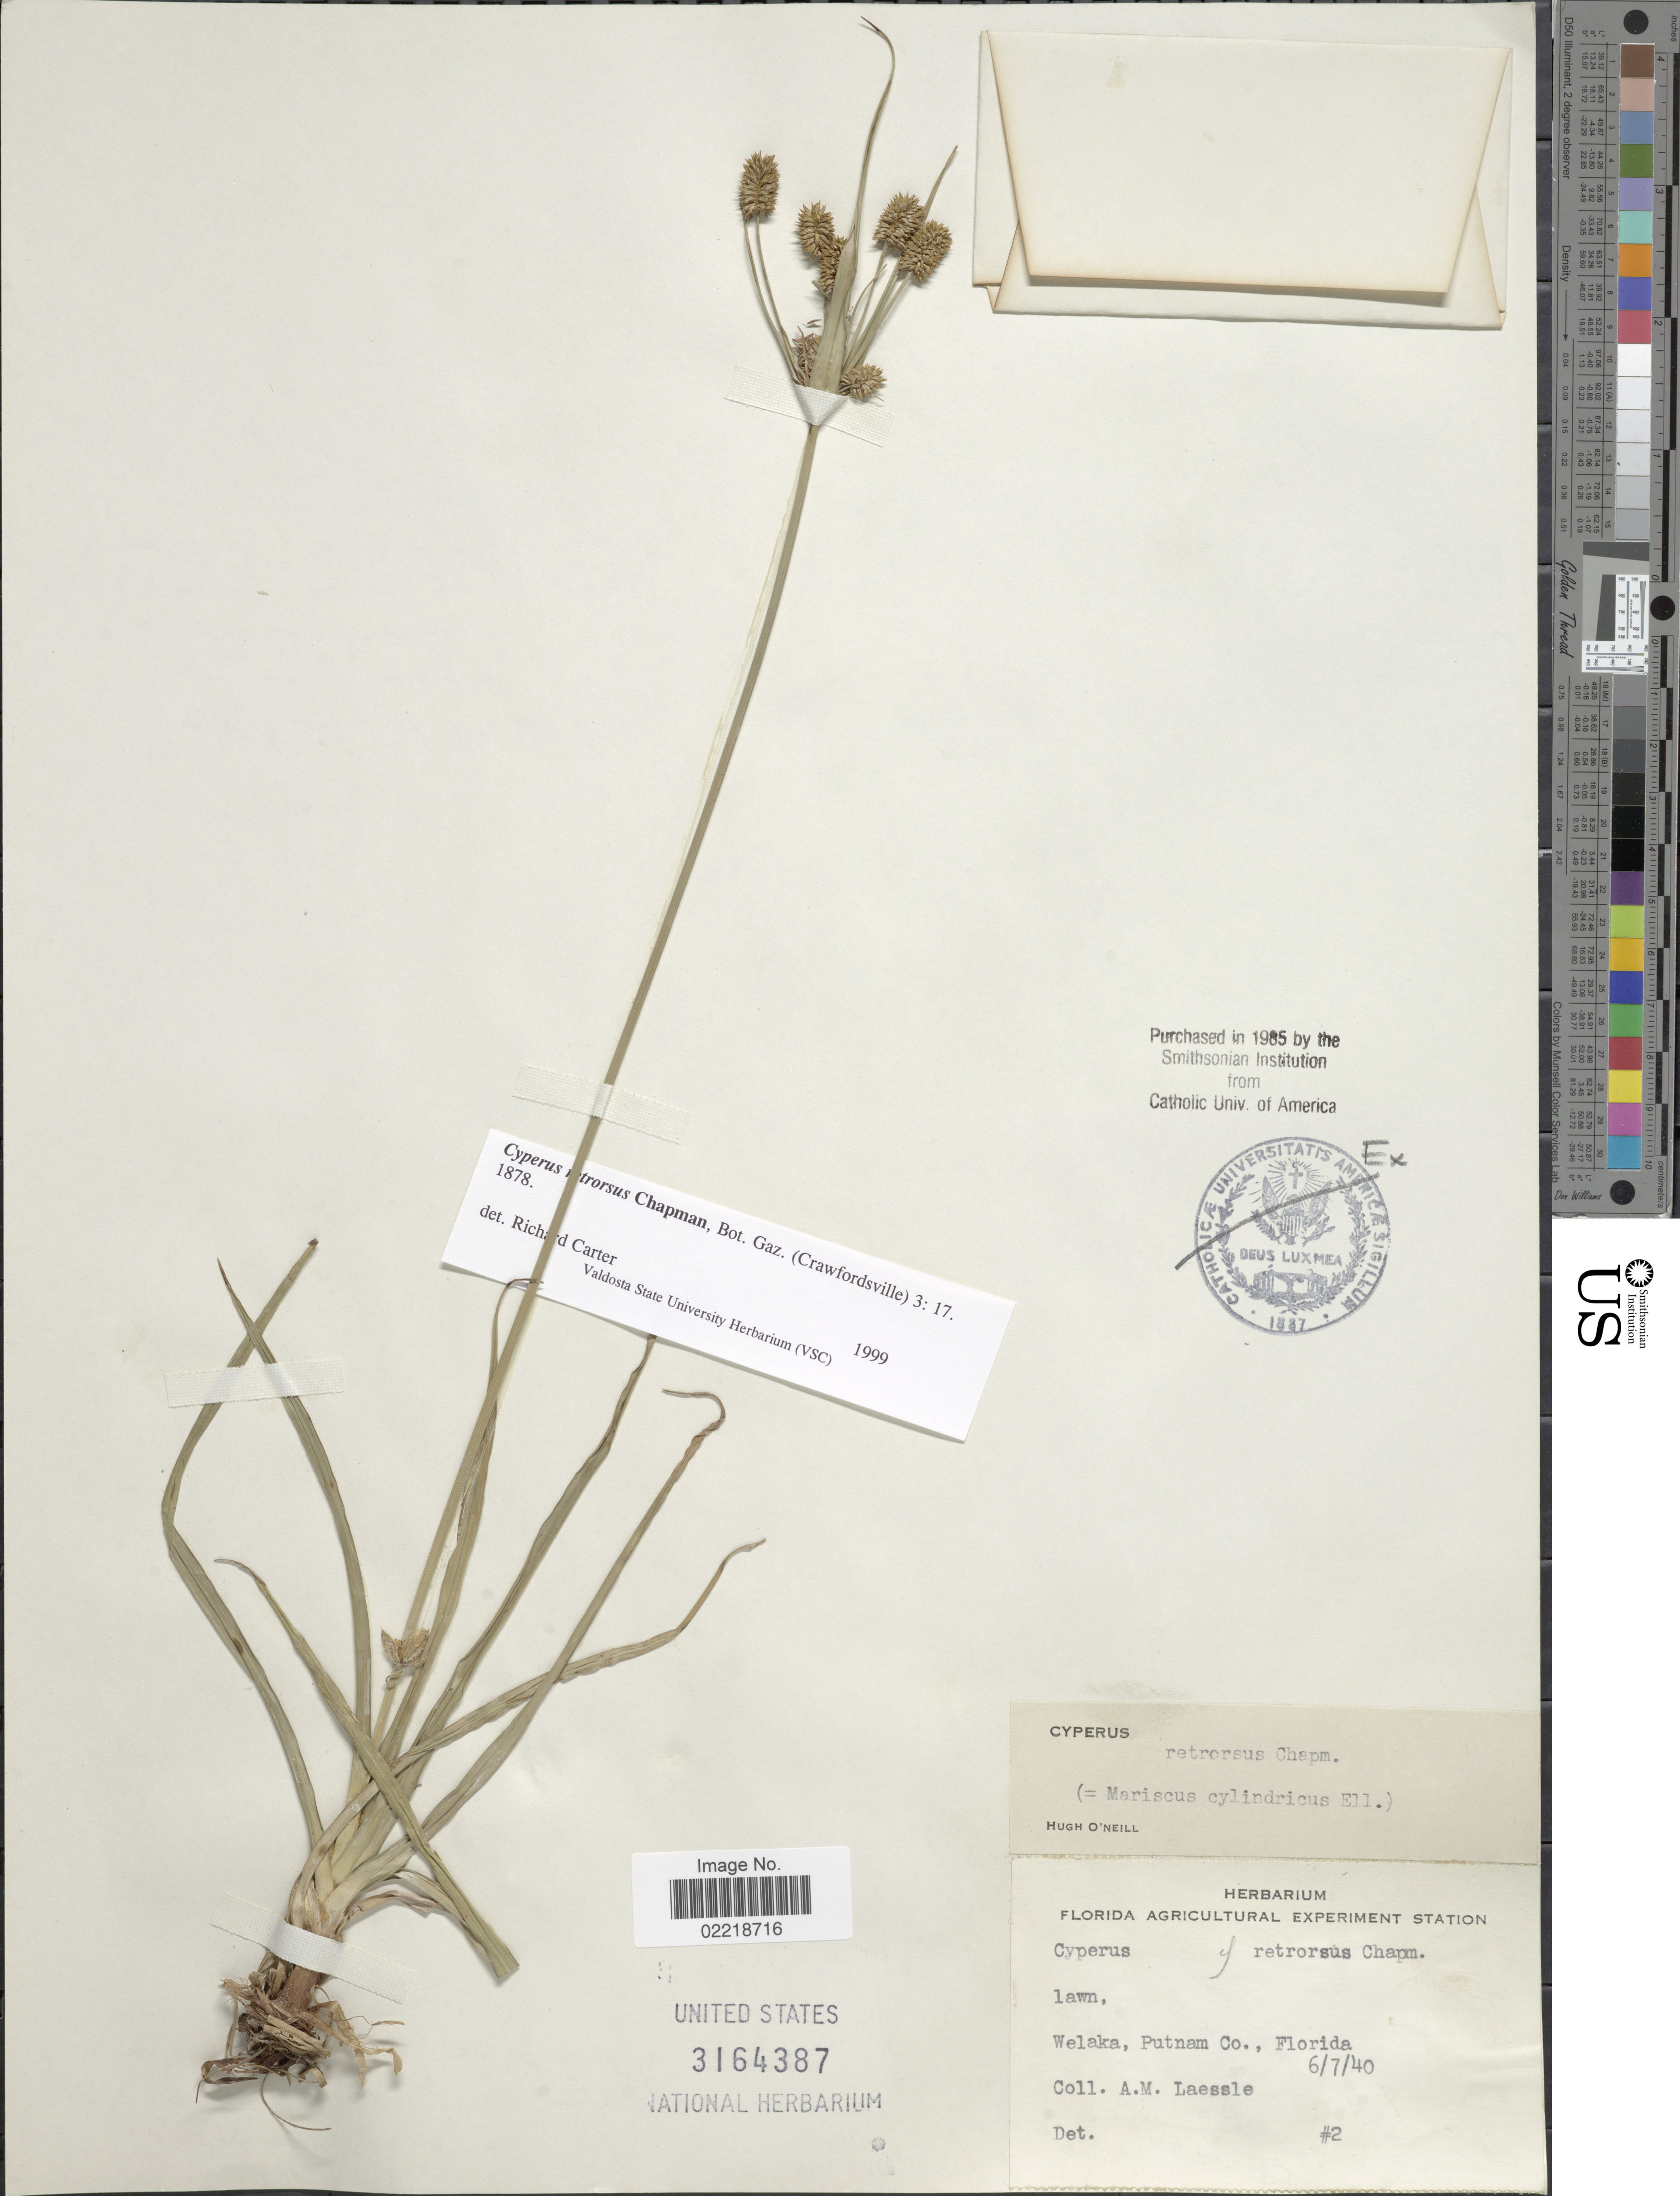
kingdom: Plantae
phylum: Tracheophyta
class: Liliopsida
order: Poales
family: Cyperaceae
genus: Cyperus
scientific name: Cyperus retrorsus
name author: Chapm.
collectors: A. Laessle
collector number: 2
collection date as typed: Transcribed d/m/y: 7/6/40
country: United States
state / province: Florida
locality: Welaka, Putnam Co.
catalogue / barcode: US 3164387